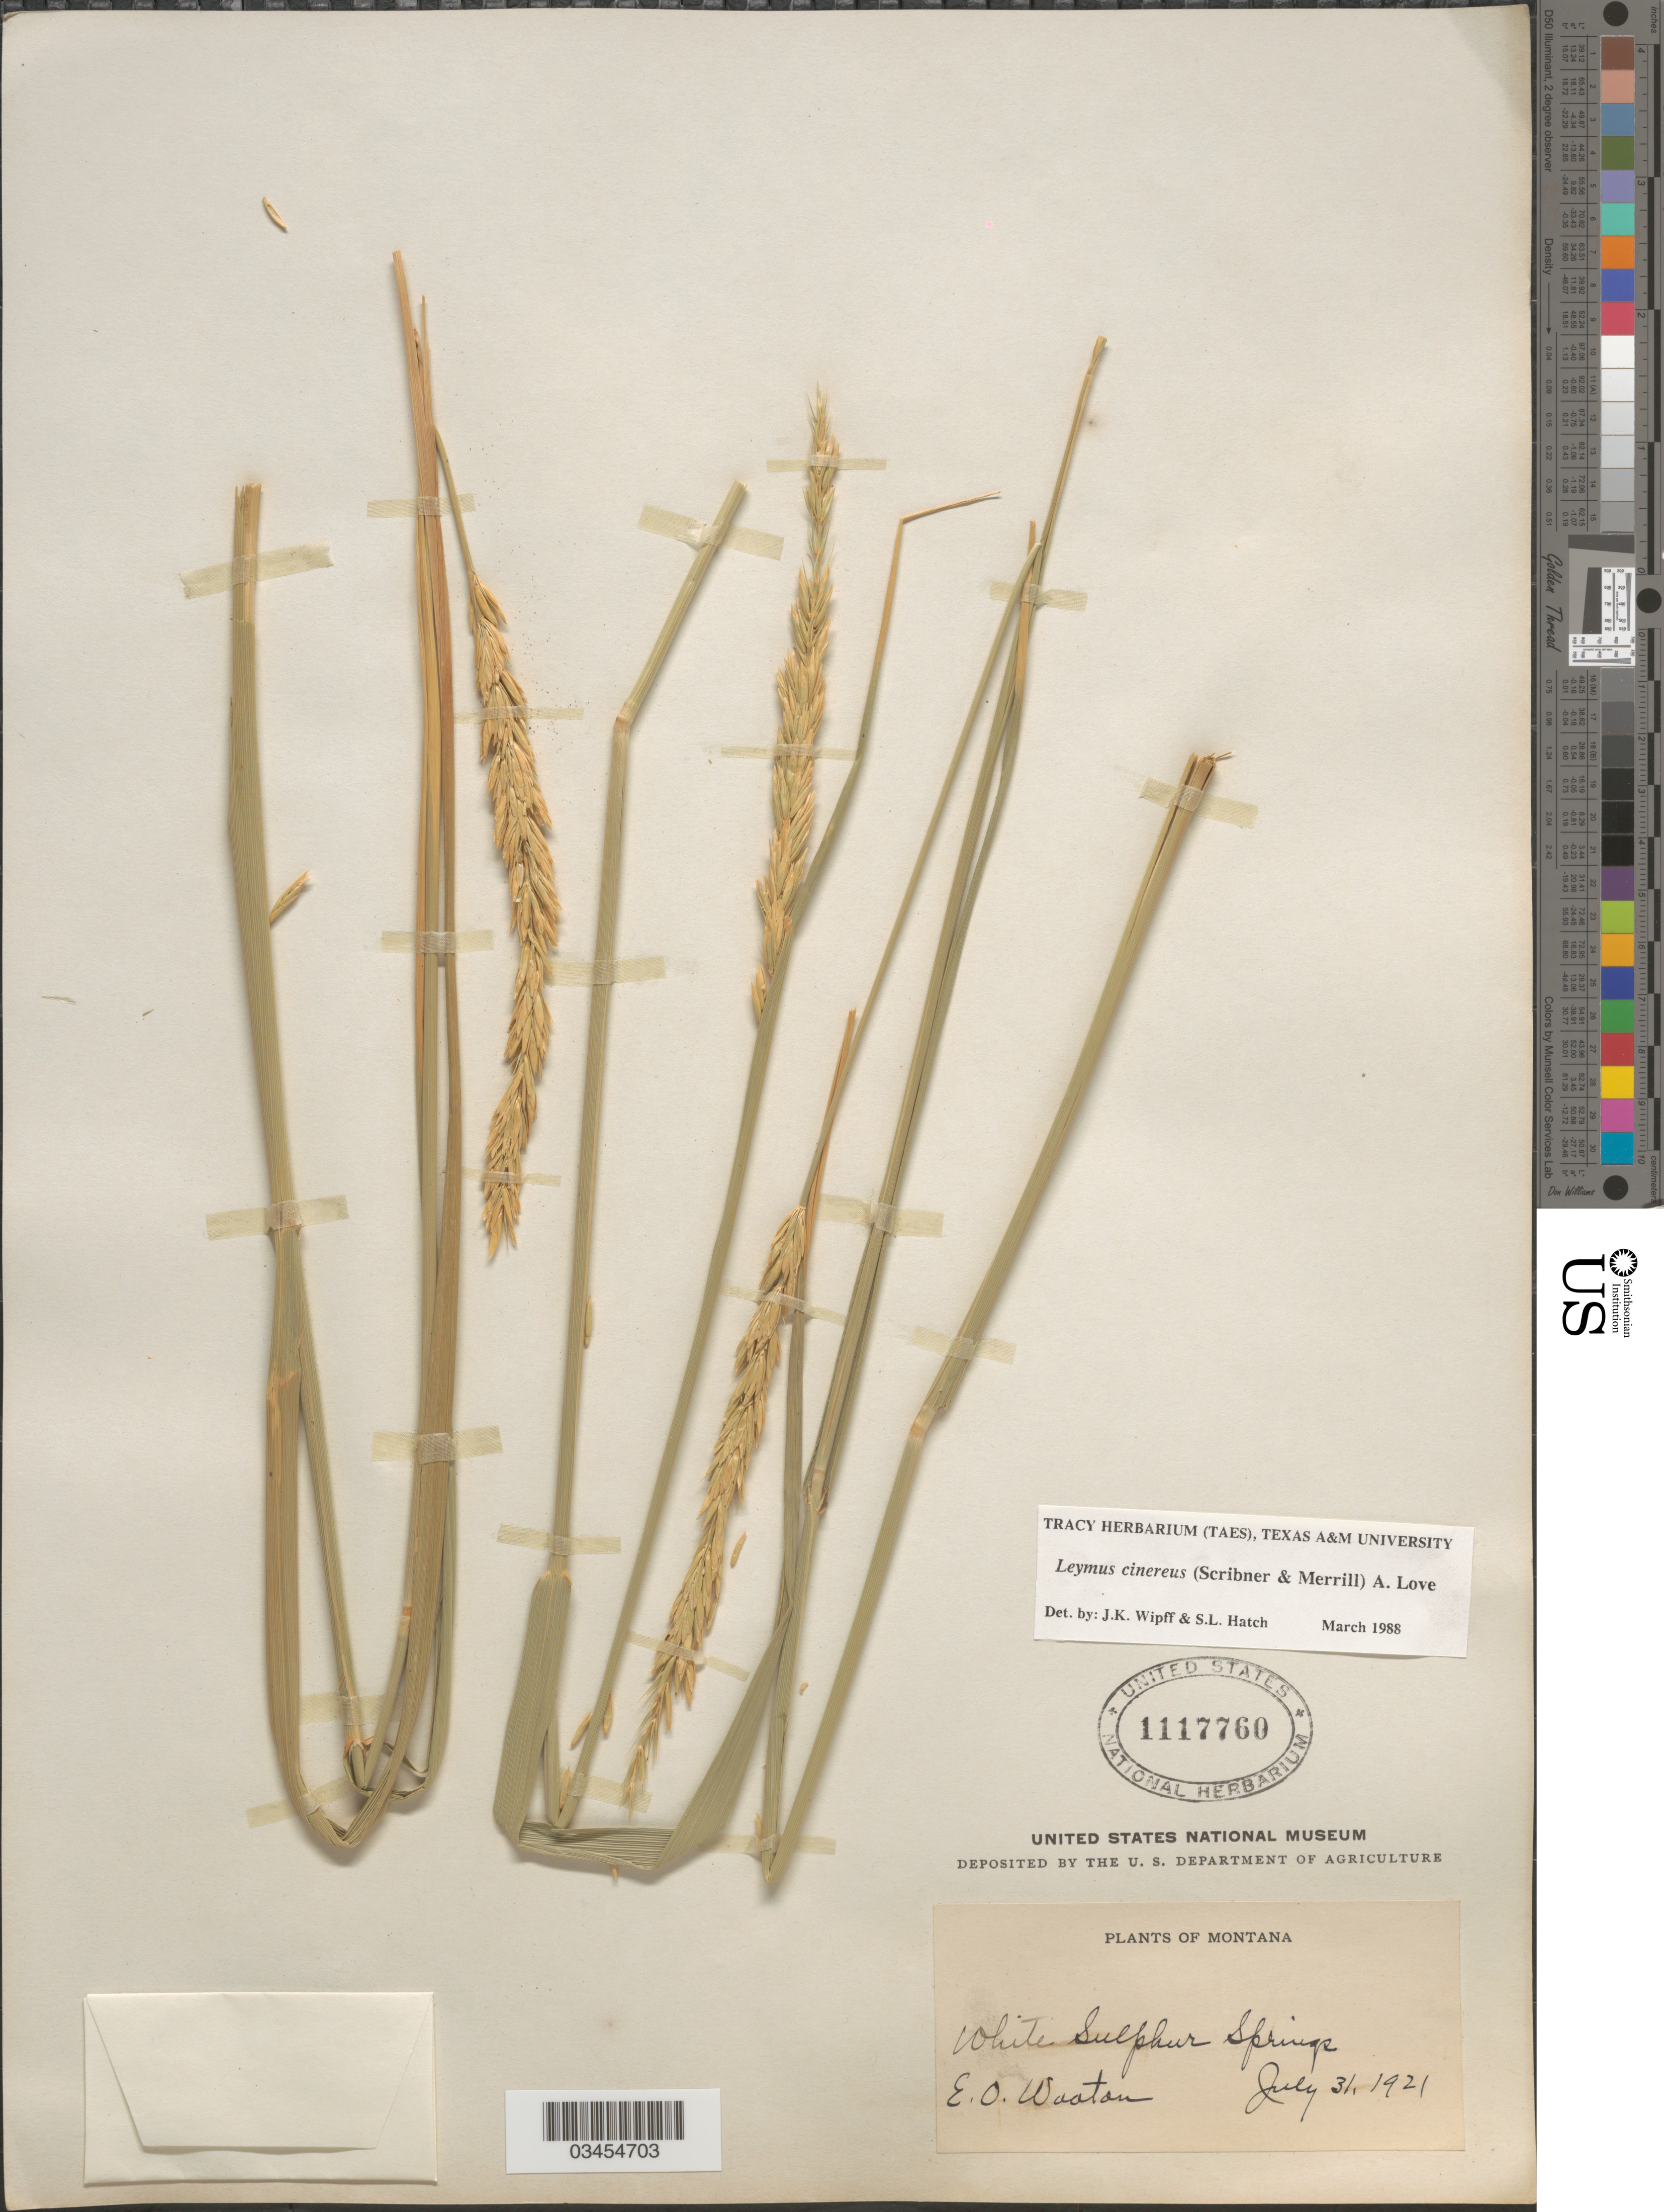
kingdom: Plantae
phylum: Tracheophyta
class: Liliopsida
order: Poales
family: Poaceae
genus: Leymus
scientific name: Leymus cinereus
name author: (Scribn. & Merr.) Á. Löve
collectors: E. O. Wooton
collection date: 1921-07-31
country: United States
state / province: Montana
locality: White Sulphur Springs.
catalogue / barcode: US 1117760